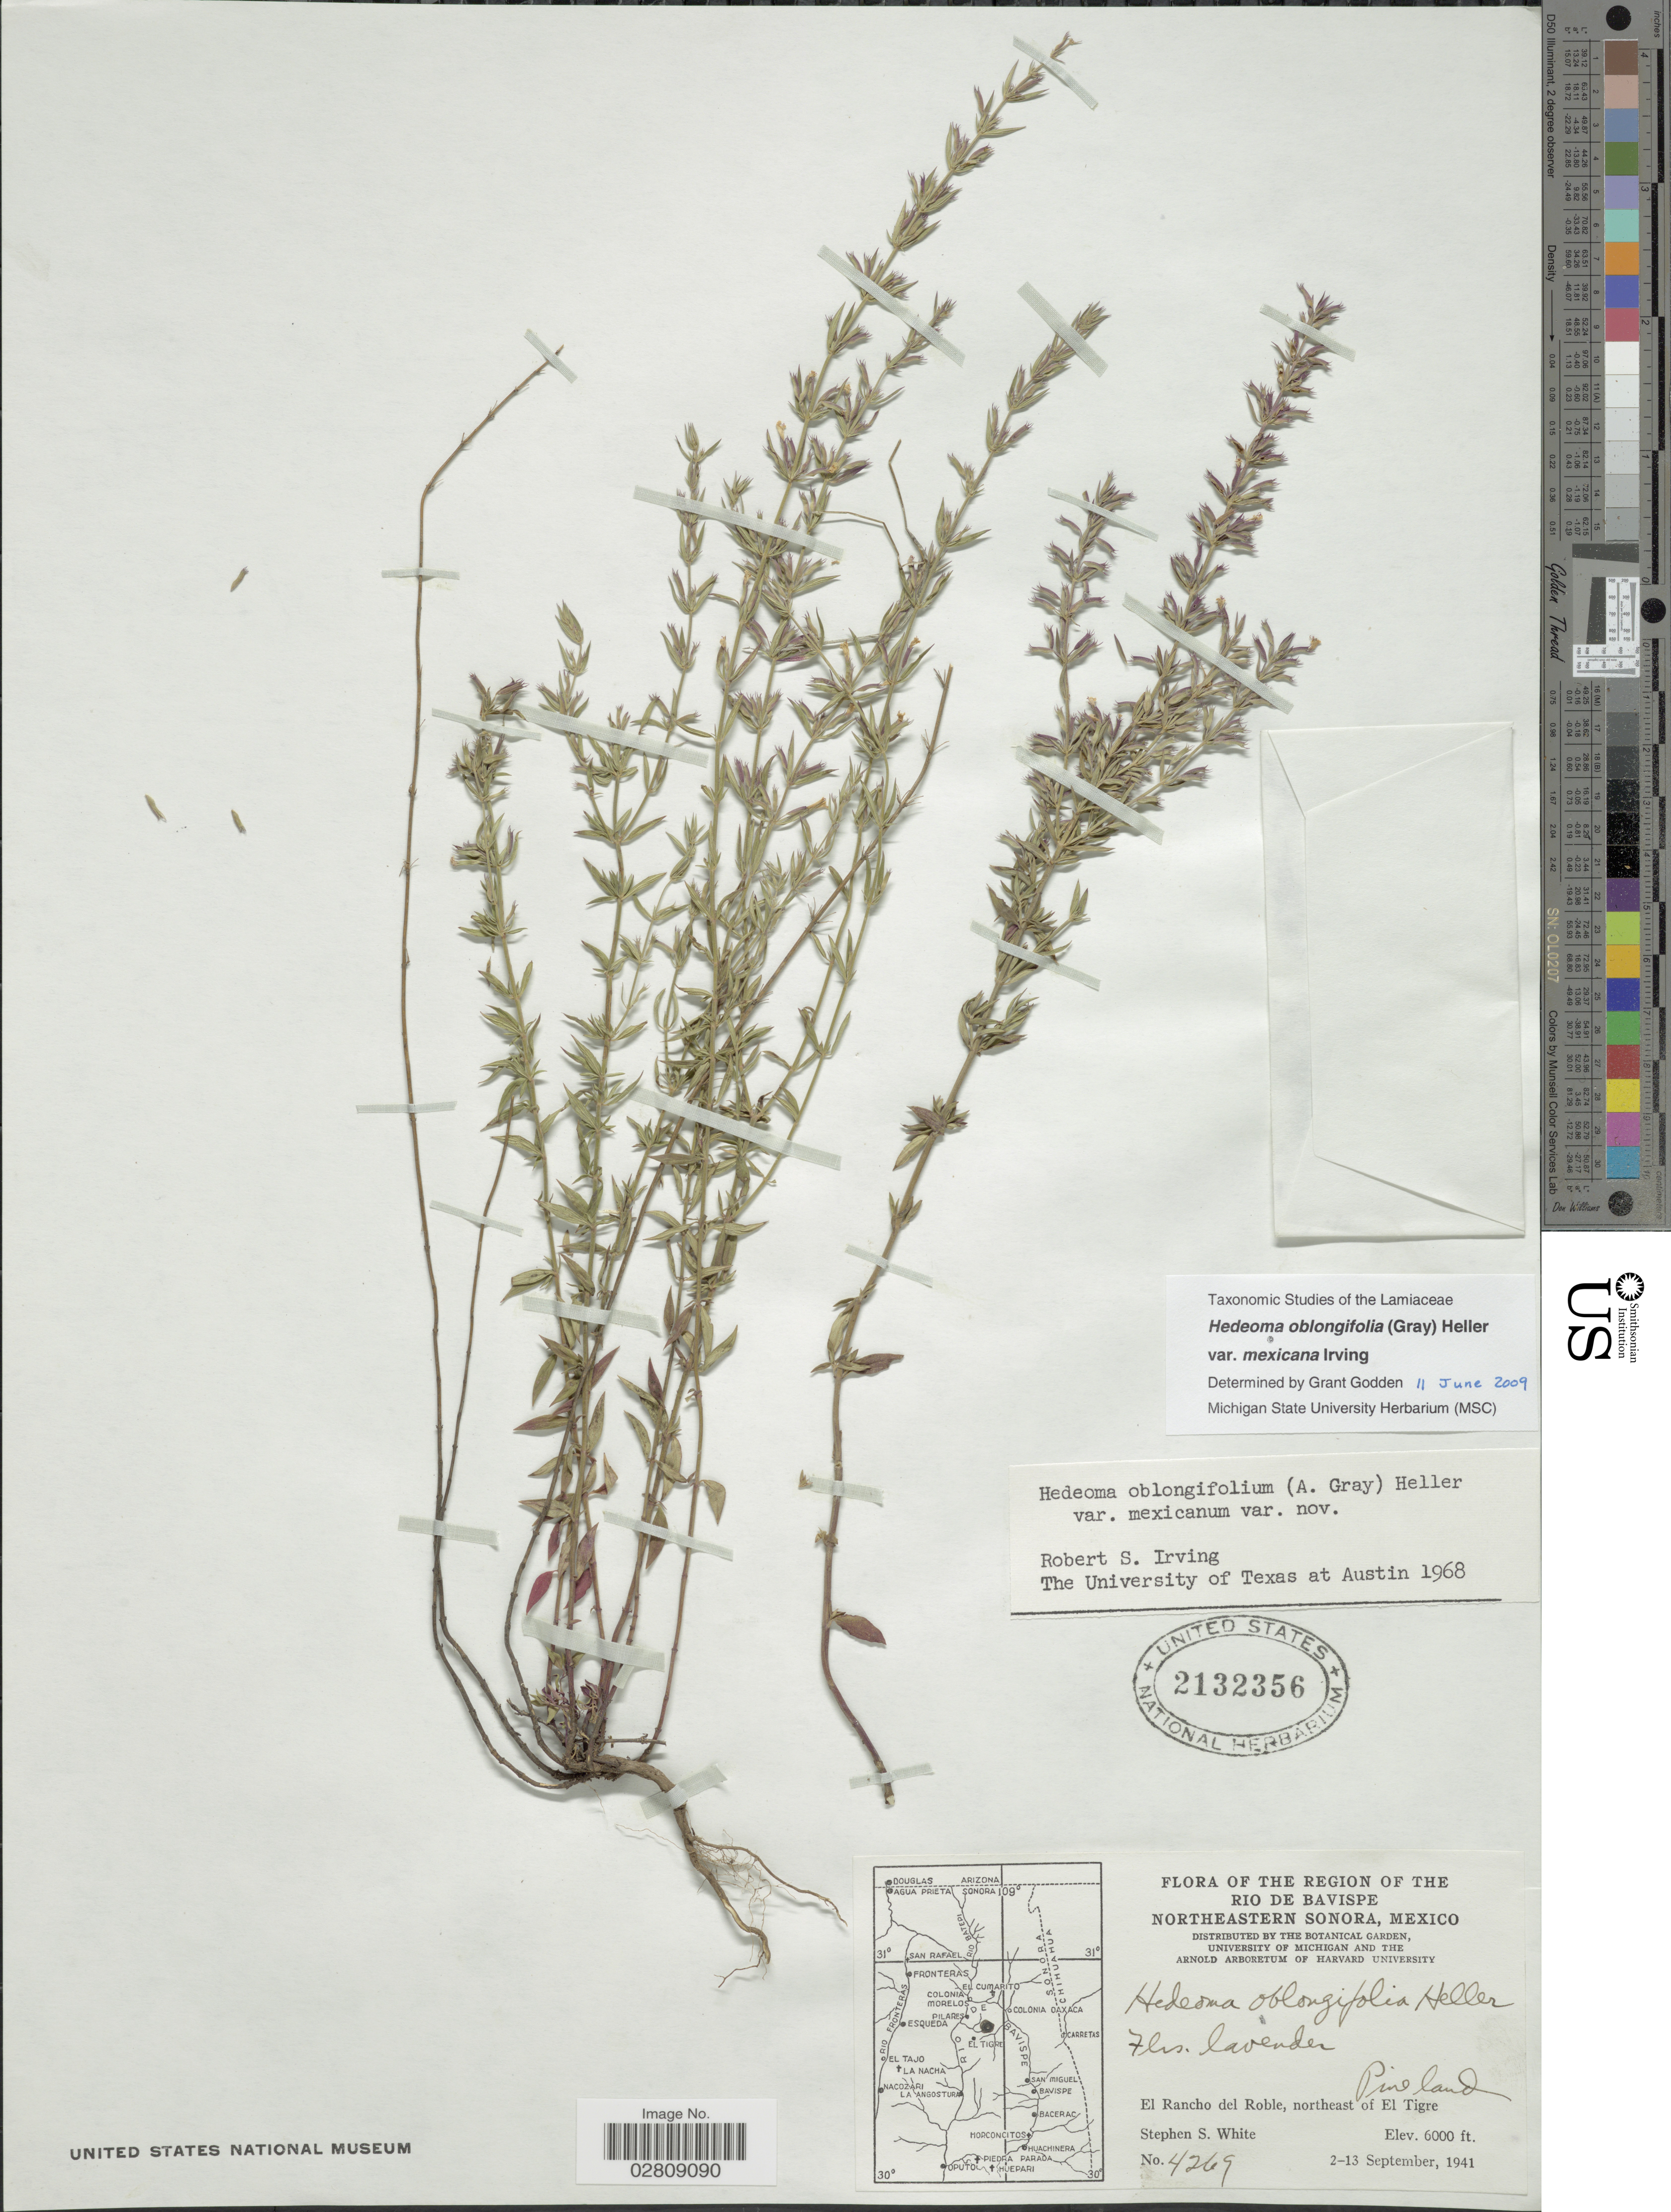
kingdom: Plantae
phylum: Tracheophyta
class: Magnoliopsida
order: Lamiales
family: Lamiaceae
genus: Hedeoma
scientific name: Hedeoma oblongifolia var. mexicana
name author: (A. Gray) A. Heller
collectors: S. S. White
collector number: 4269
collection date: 1941-09-02/1941-09-13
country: Mexico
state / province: Sonora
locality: The Region of the Rio Bavispe, Northeastern Sonora, El Rancho del Roble, northeast of El Tigre.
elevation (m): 1829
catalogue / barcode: US 2132356